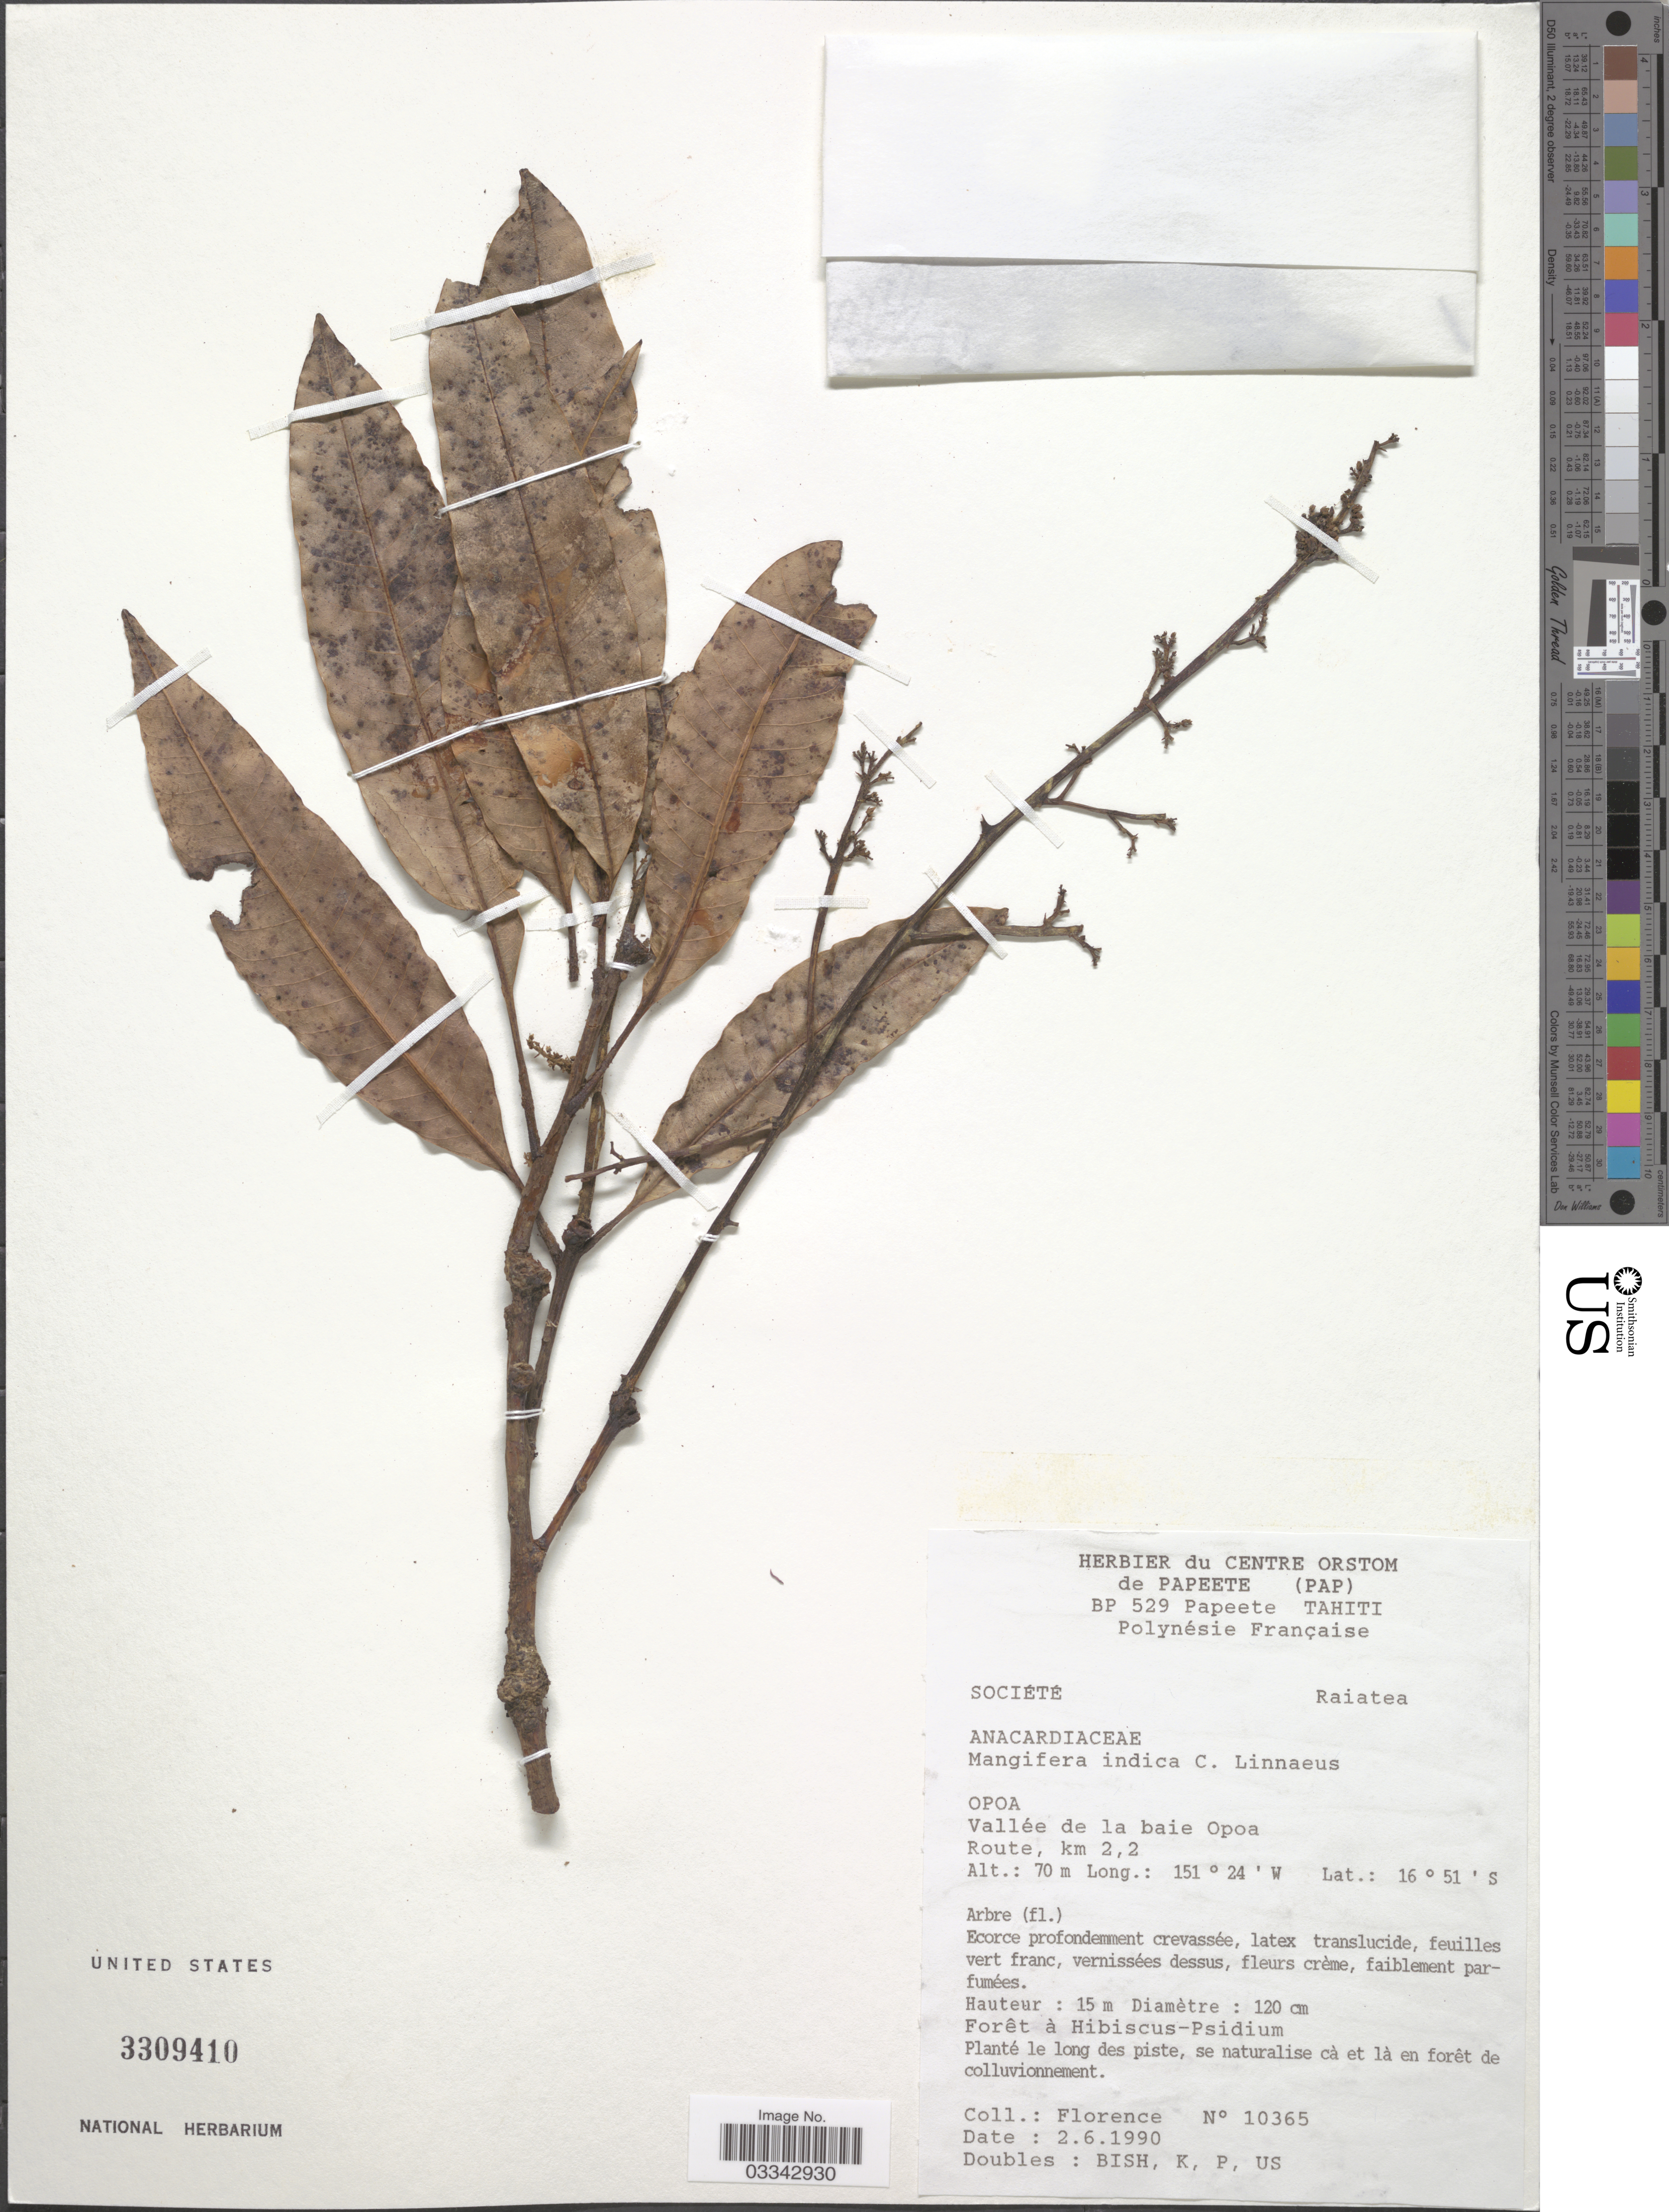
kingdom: Plantae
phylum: Tracheophyta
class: Magnoliopsida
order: Sapindales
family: Anacardiaceae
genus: Mangifera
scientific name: Mangifera indica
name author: L.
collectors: -. Florence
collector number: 10365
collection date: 1990-06-02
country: French Polynesia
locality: Polynésie Française. Société. Raiatea. Opoa. Vallée de la baie Opoa Route, km 2,2.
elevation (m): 70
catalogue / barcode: US 3309410